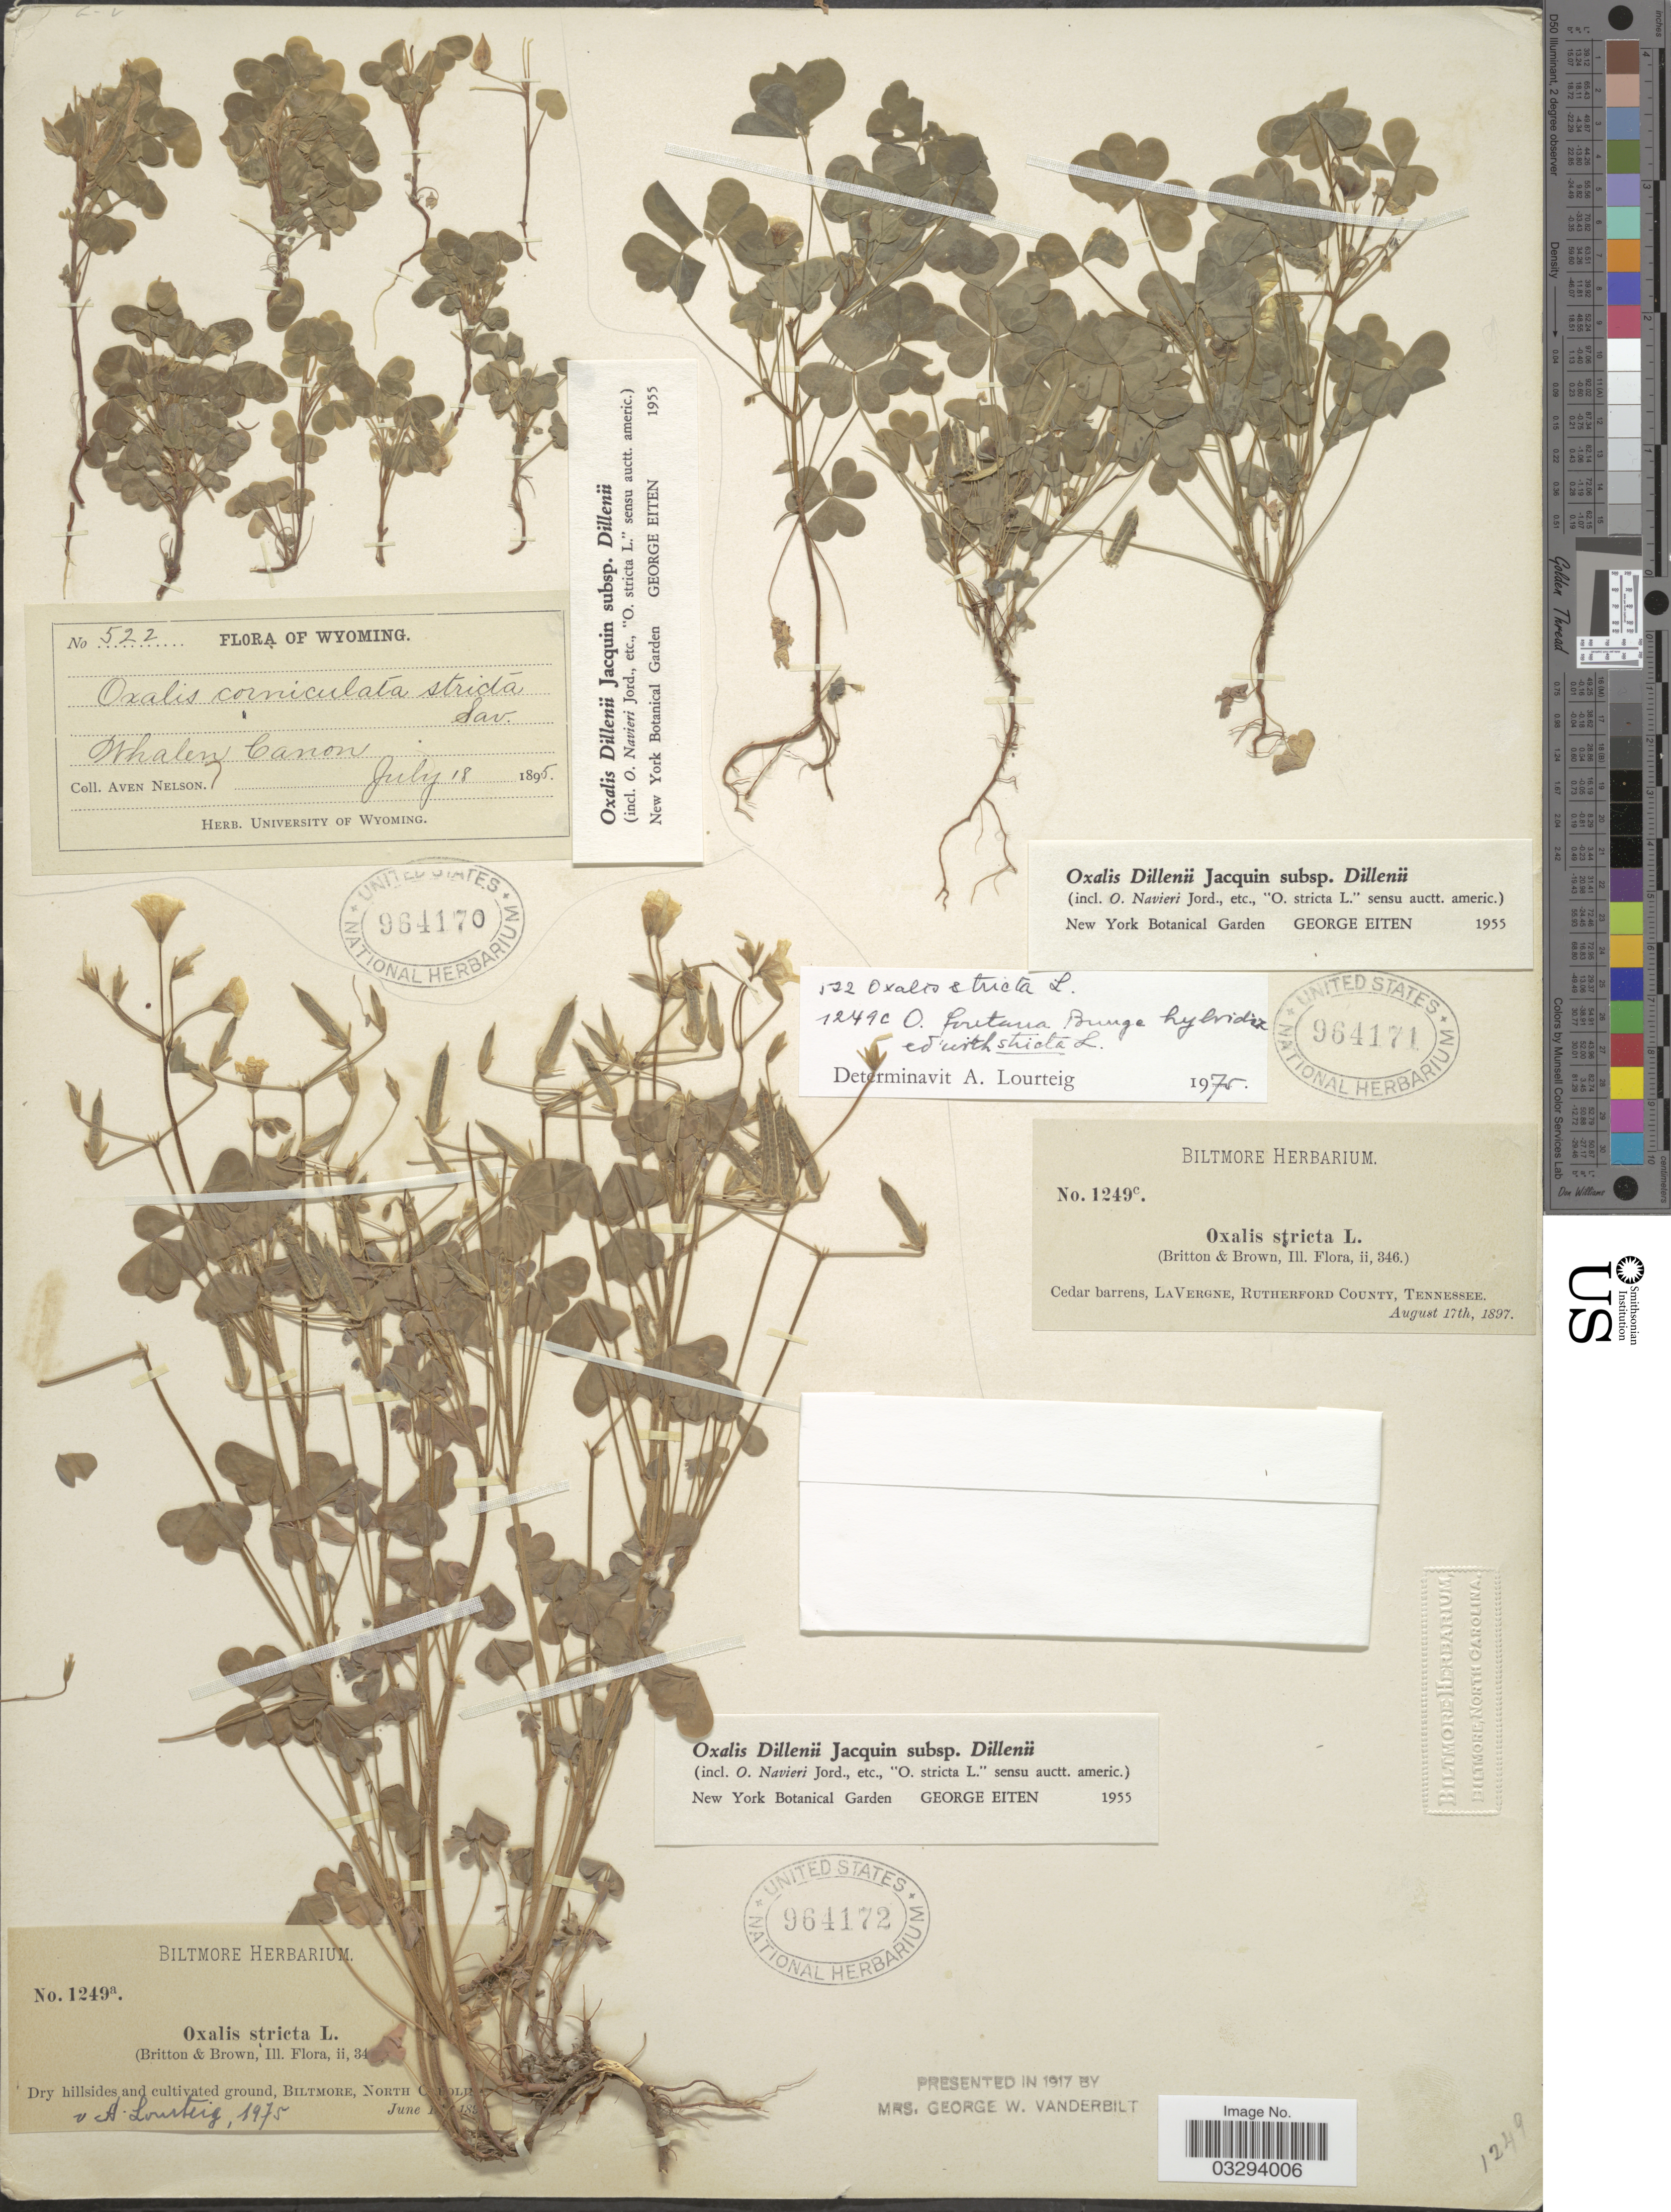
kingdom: Plantae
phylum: Tracheophyta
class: Magnoliopsida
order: Oxalidales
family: Oxalidaceae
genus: Oxalis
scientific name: Oxalis stricta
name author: L.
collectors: ex herb. Biltmore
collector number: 1249c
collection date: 1897-08-17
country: United States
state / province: Tennessee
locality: Cedar barrens, La Vergne, Rutherford County.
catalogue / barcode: US 964171-2